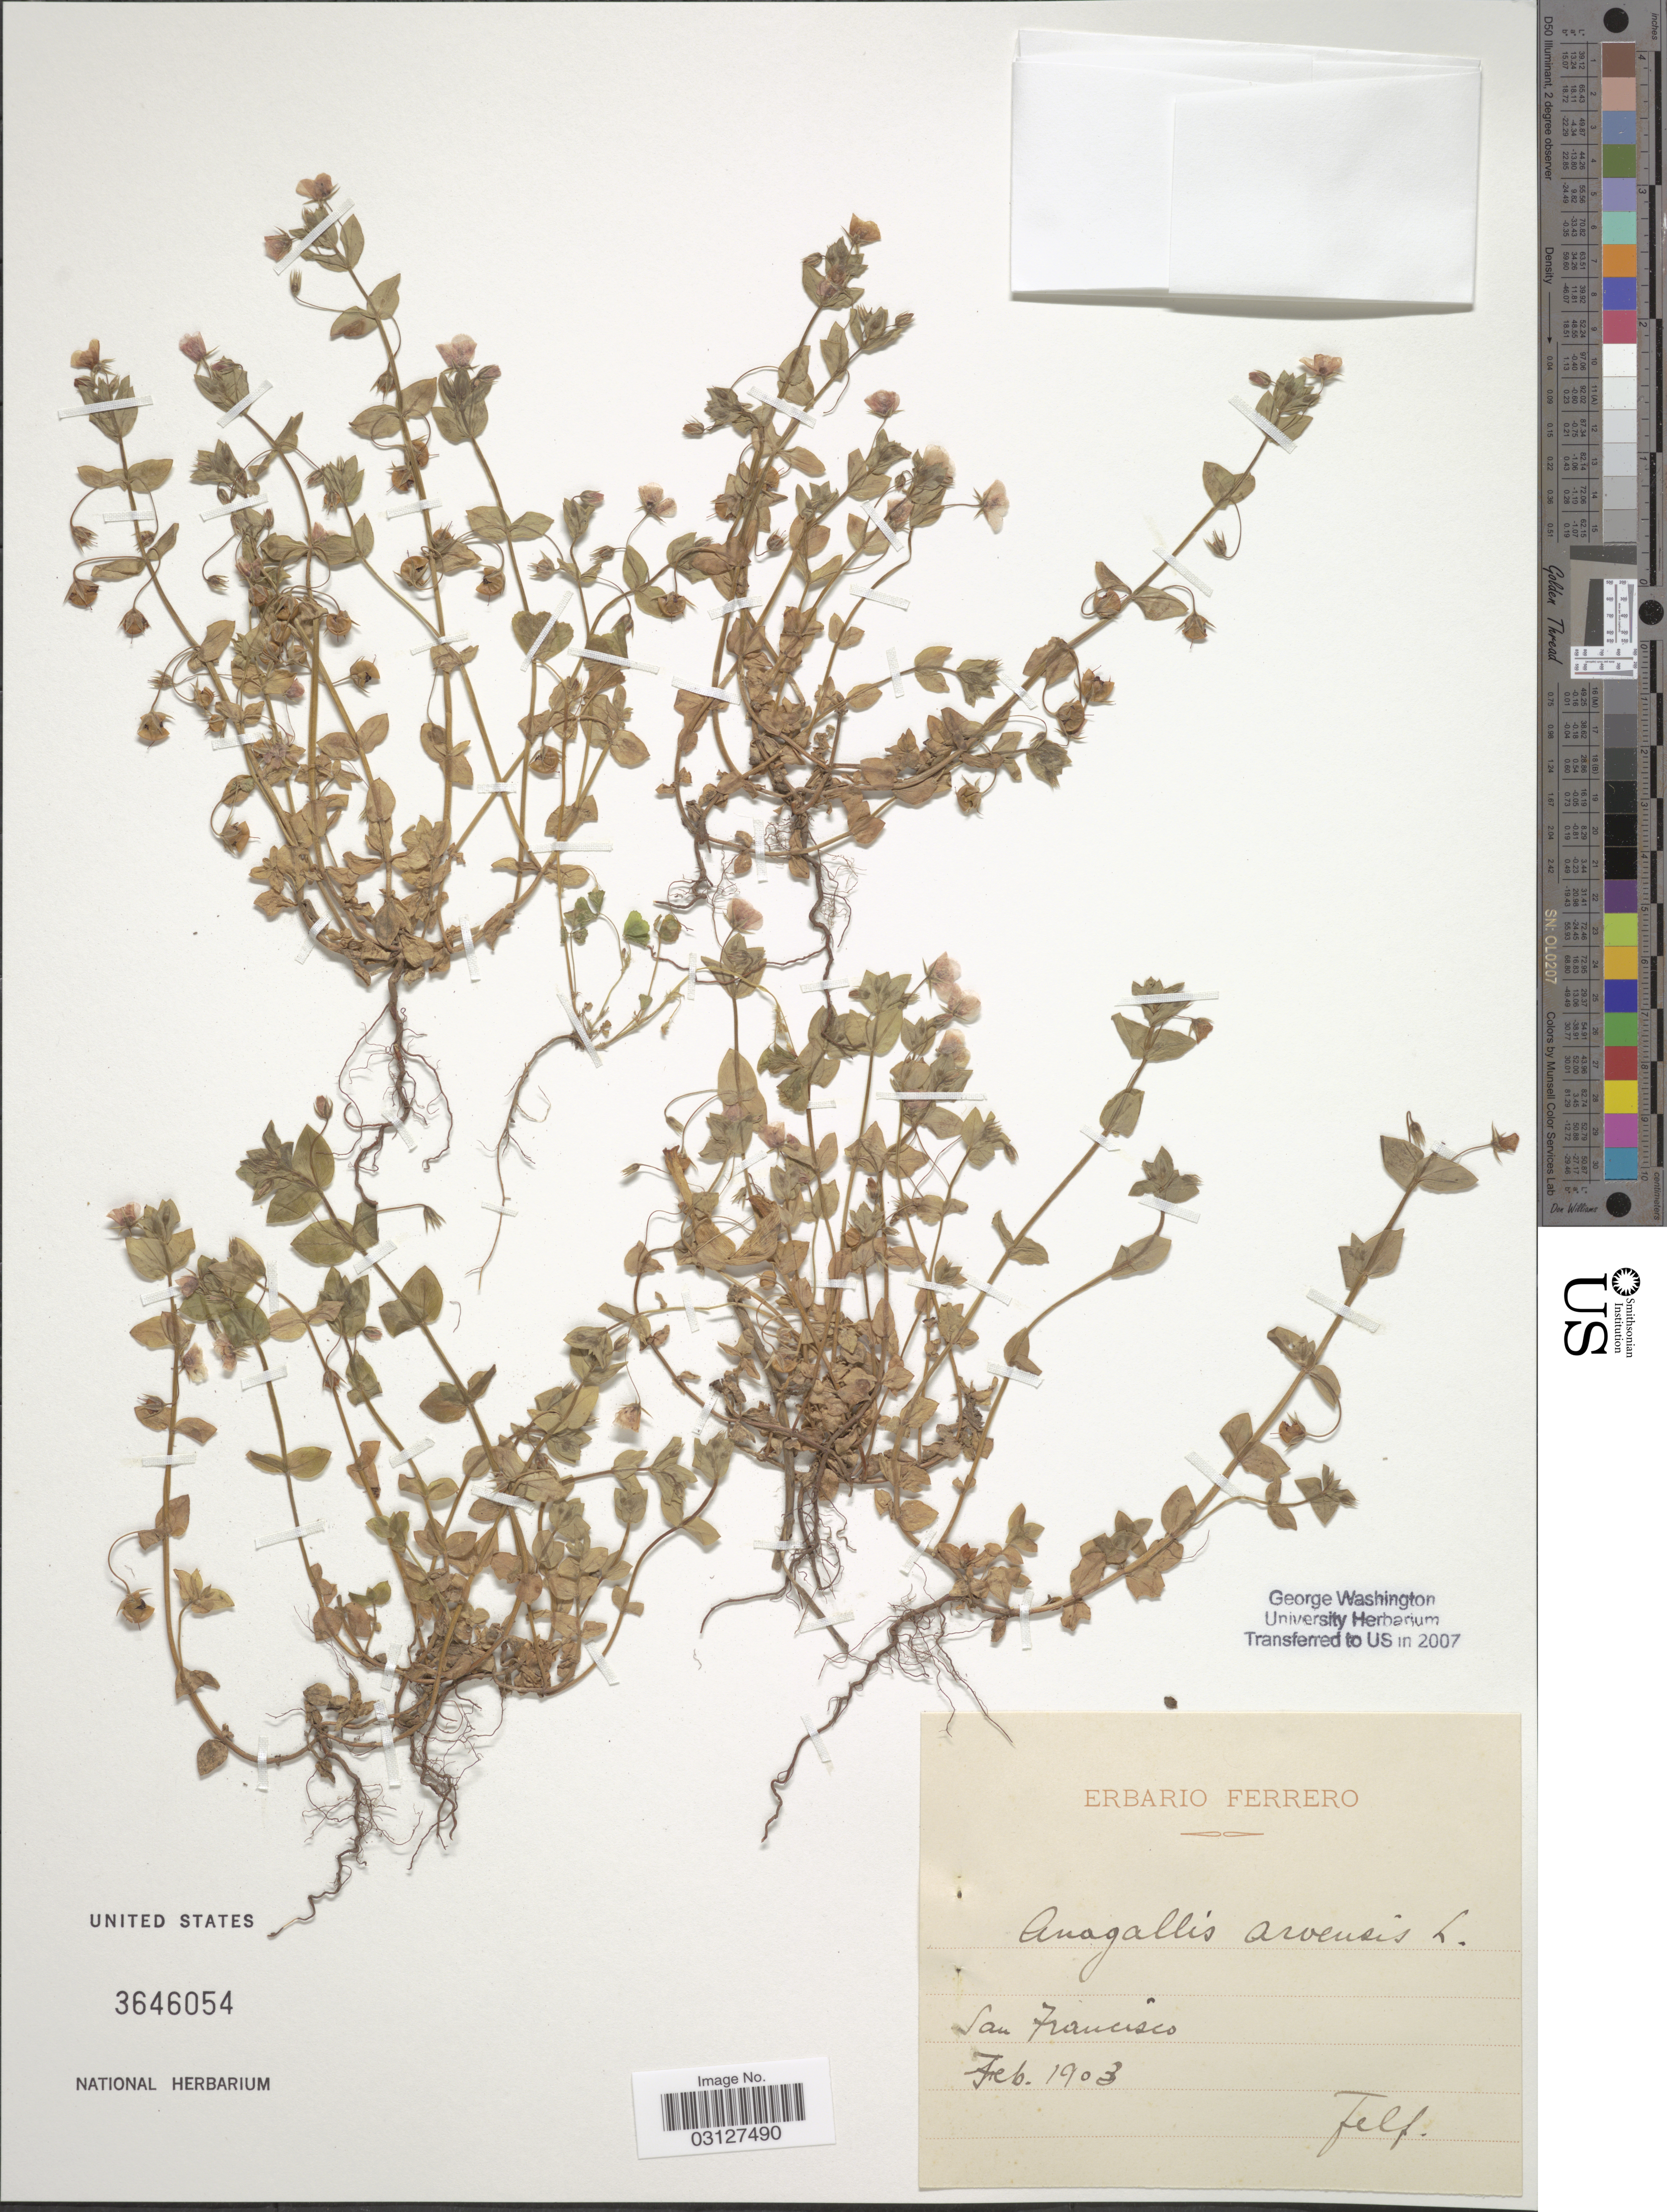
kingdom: Plantae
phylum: Tracheophyta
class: Magnoliopsida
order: Ericales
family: Primulaceae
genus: Anagallis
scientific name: Anagallis arvensis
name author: L.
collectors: F. Ferrero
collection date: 1903-02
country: United States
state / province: California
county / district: San Francisco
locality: San Francisco.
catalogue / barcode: US 3646054